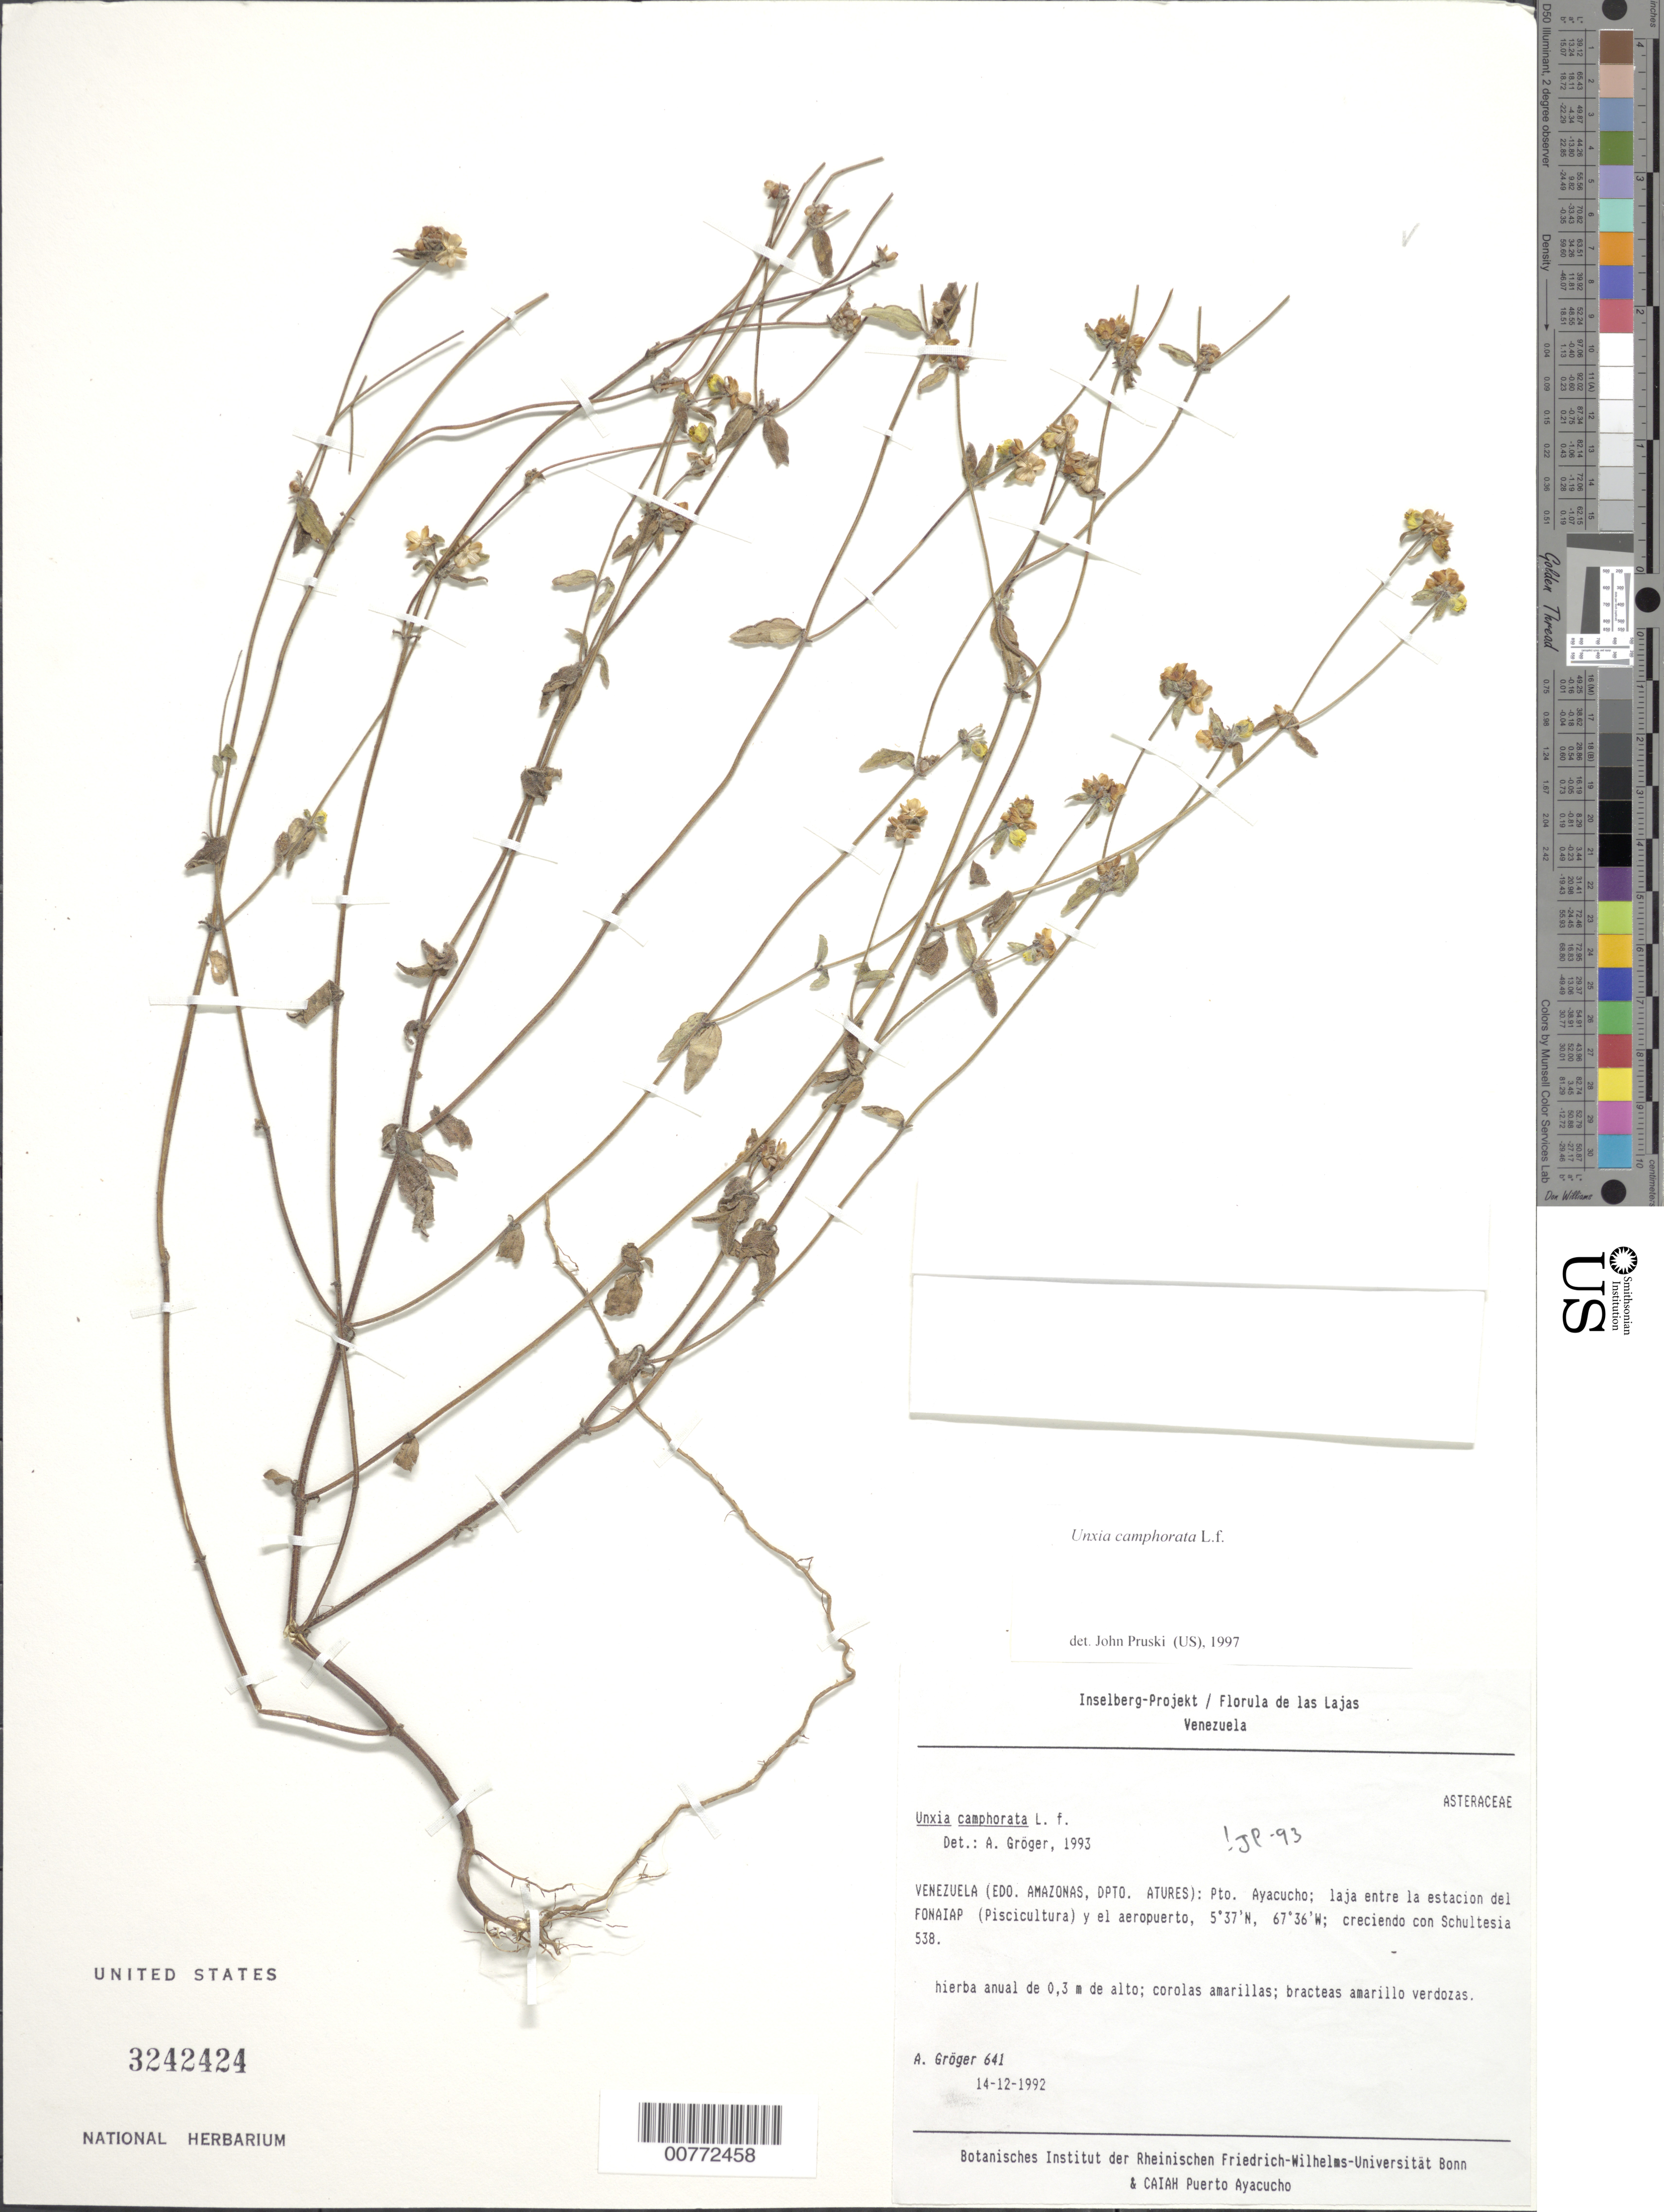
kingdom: Plantae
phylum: Tracheophyta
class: Magnoliopsida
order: Asterales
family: Asteraceae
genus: Unxia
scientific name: Unxia camphorata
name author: L. f.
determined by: Pruski, J. F.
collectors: A. Gröger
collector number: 641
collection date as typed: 14-Dec-92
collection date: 1992-12-14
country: Venezuela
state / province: Amazonas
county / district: Atures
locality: Puerto Ayacucho, entre la estacion del FONAIAP (Piscicultura) y el aeropuerto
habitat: Laja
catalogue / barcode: US 3242424